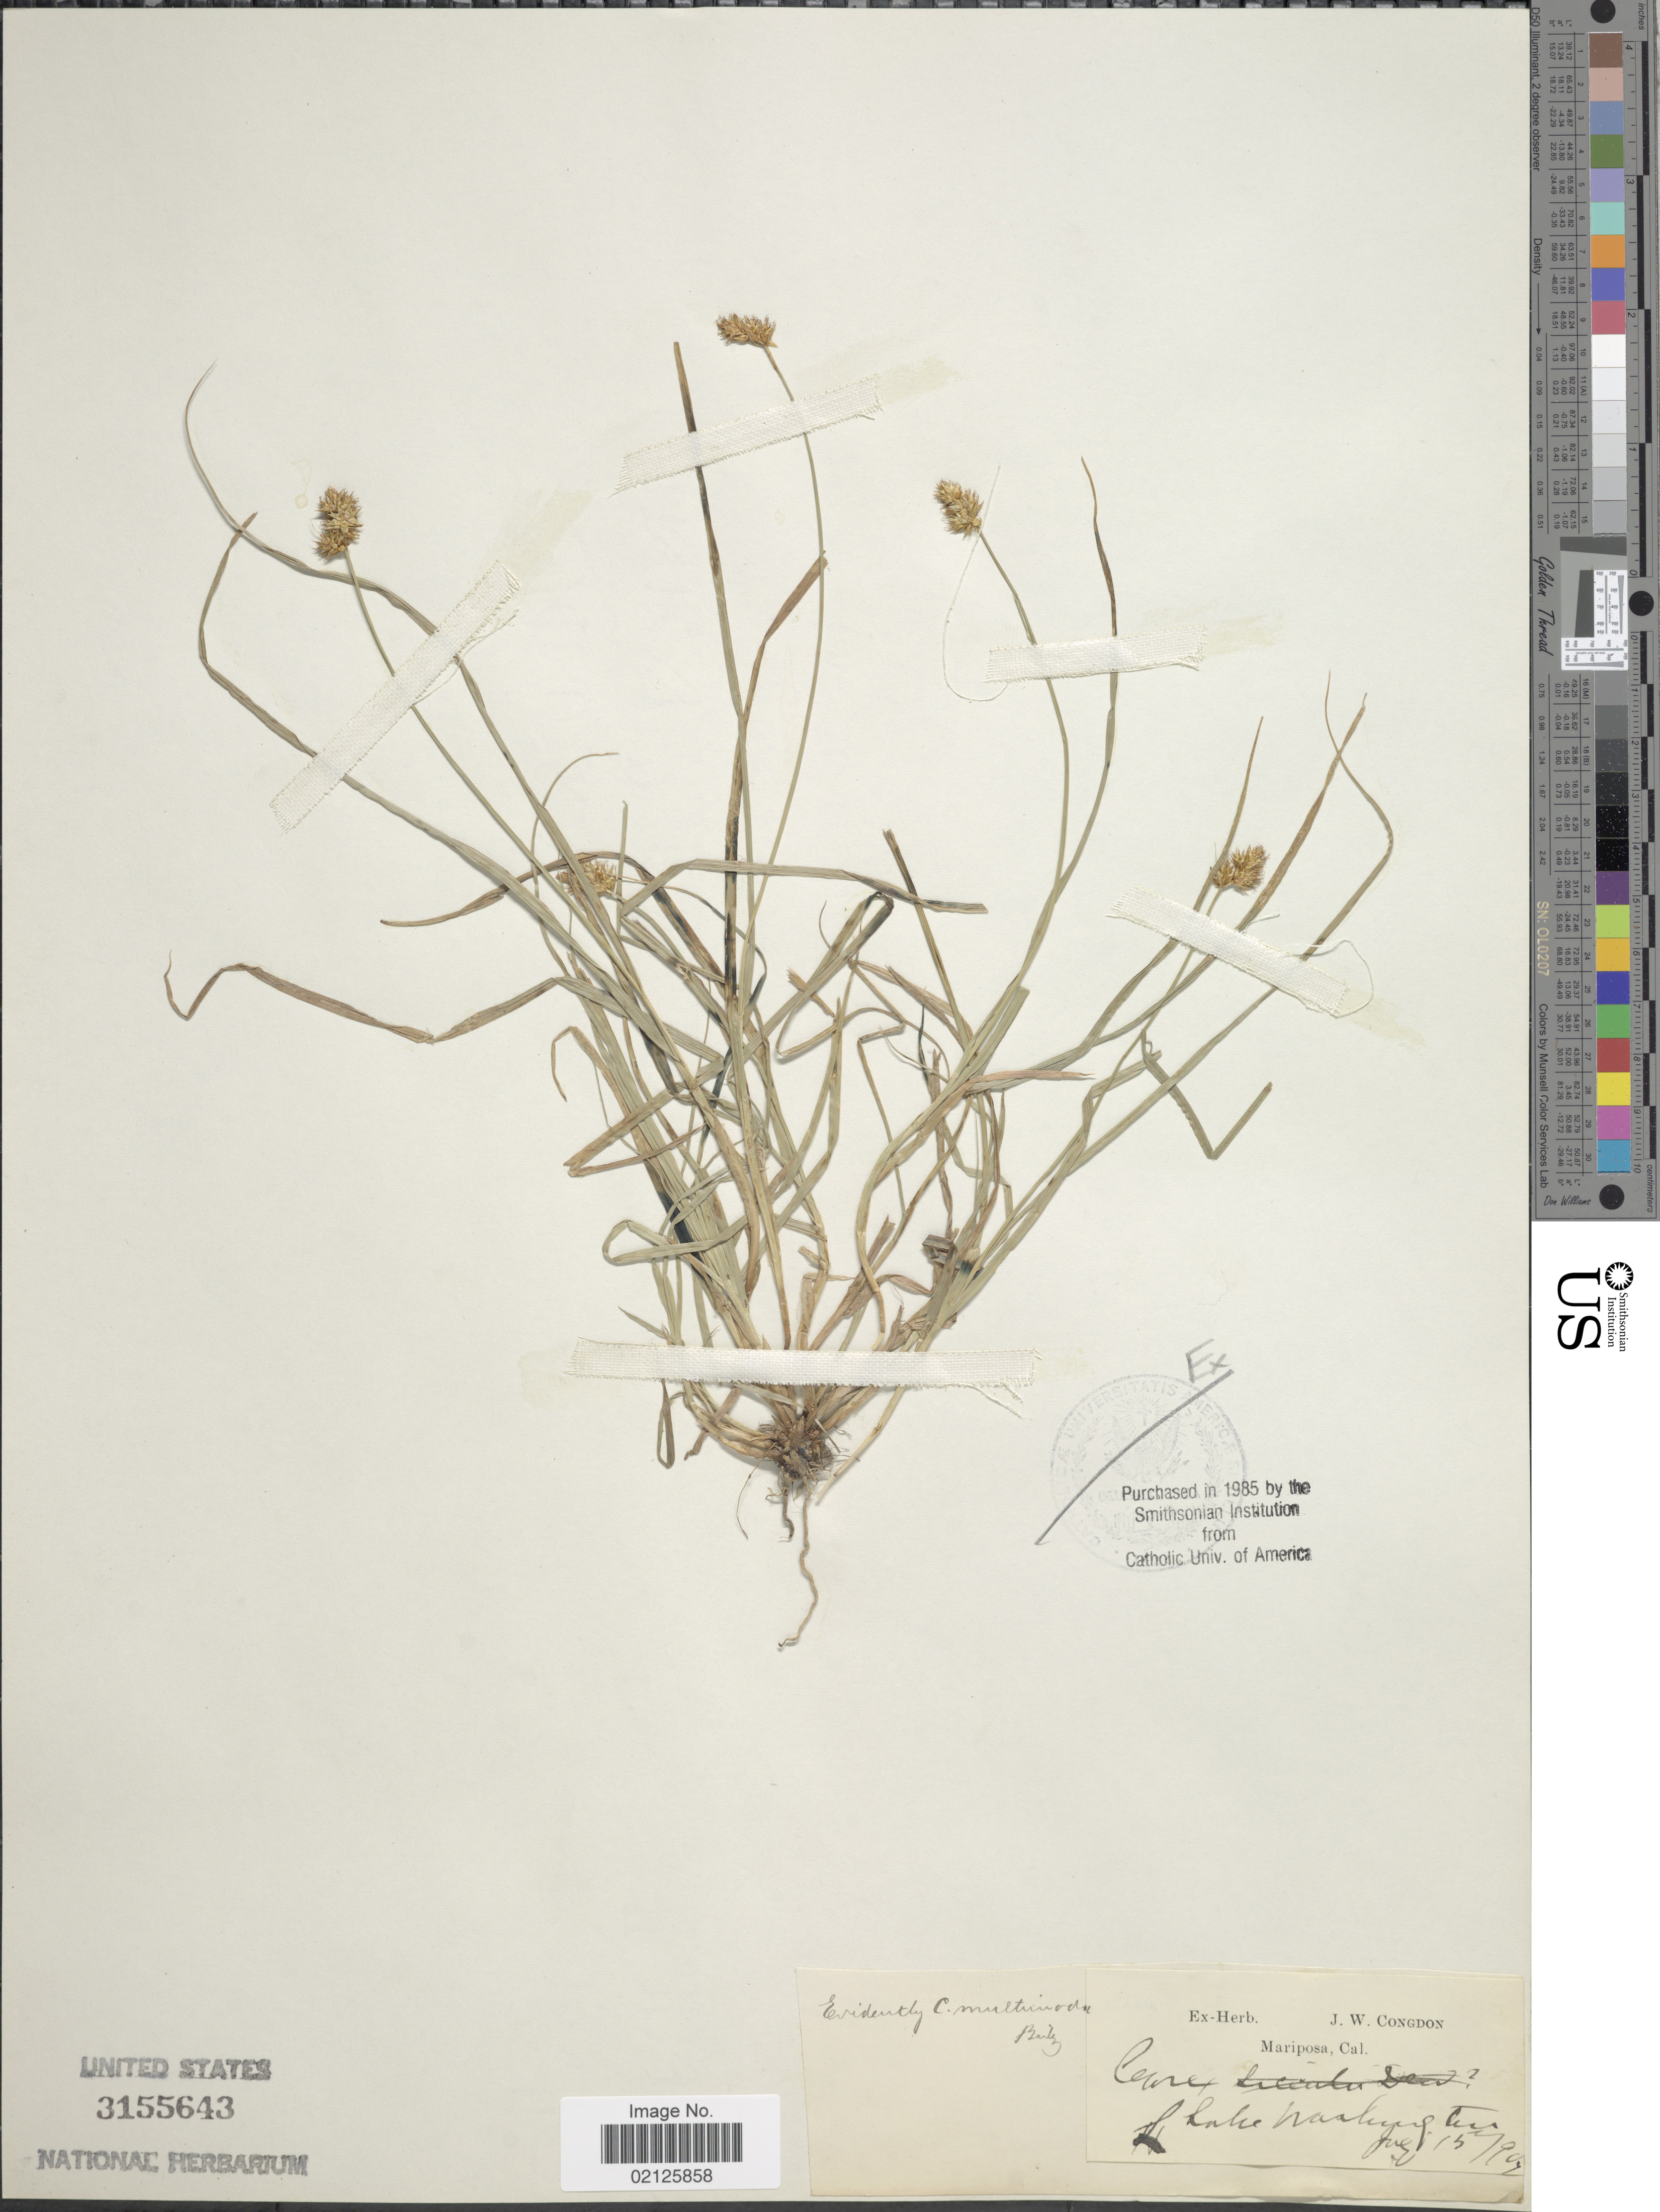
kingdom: Plantae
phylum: Tracheophyta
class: Liliopsida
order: Poales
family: Cyperaceae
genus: Carex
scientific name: Carex preslii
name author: Steud.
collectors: J. W. Congdon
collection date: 1907-07-15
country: United States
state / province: Washington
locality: Lake Washington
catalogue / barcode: US 3155643